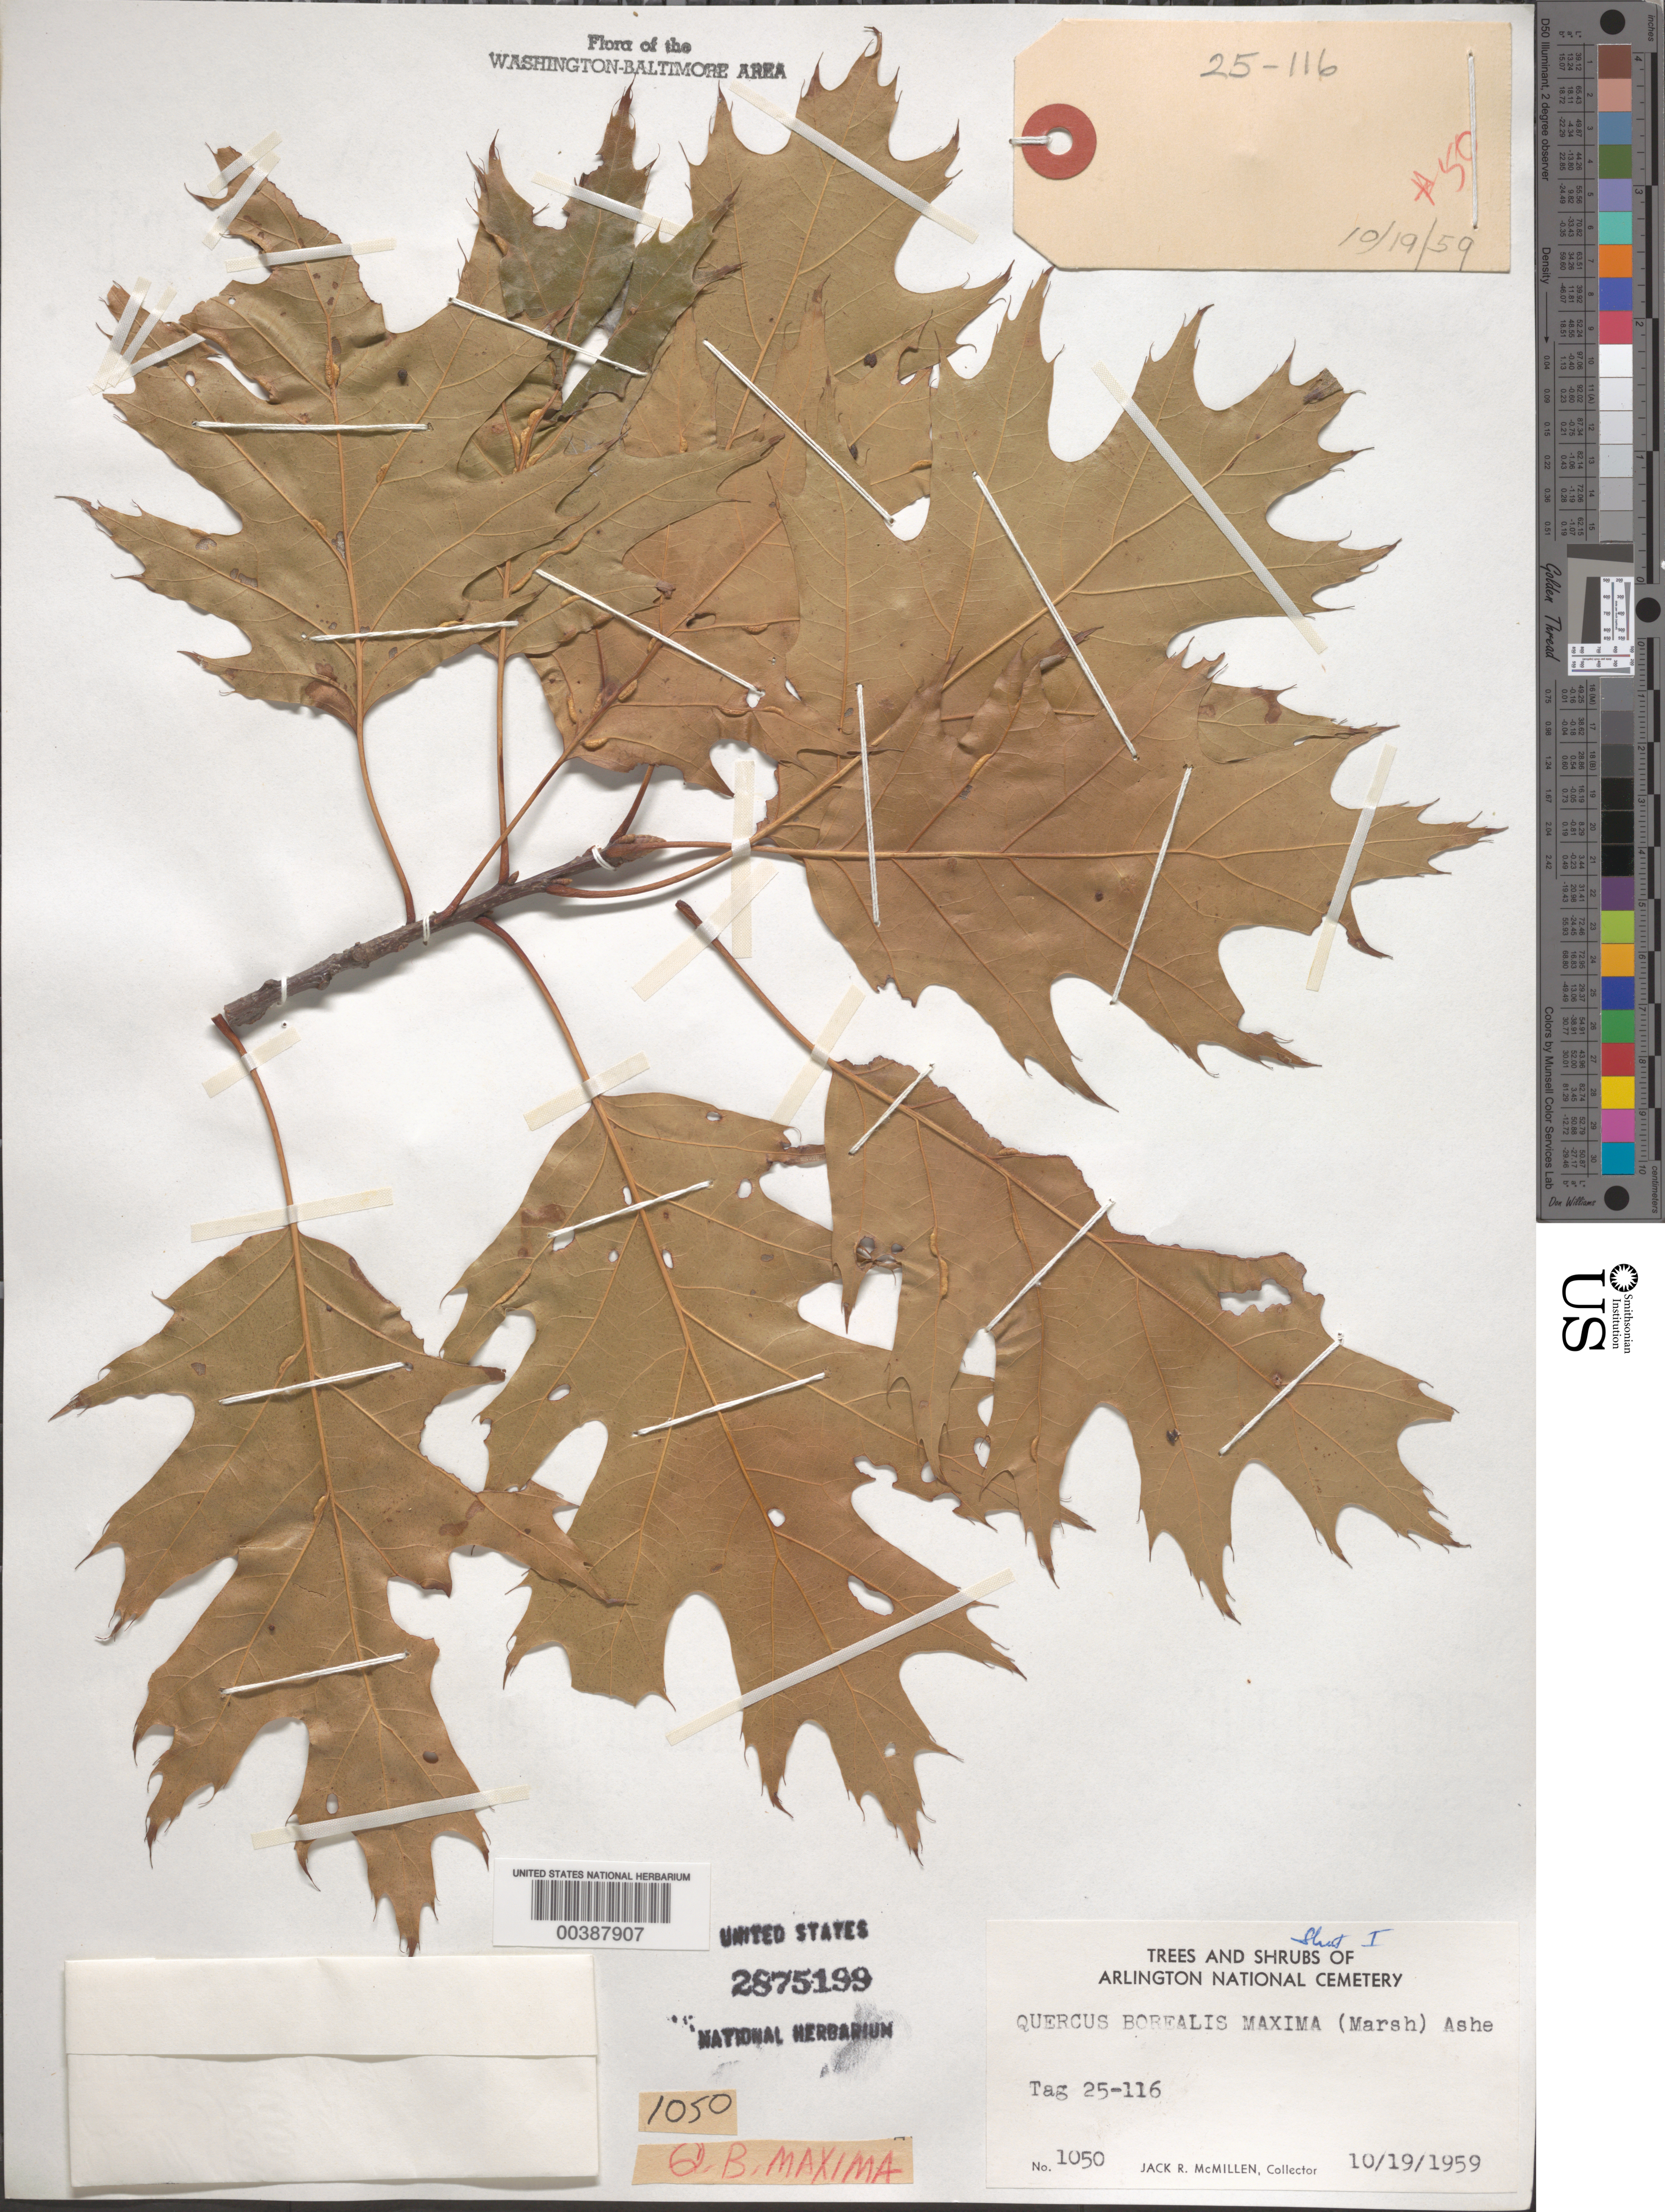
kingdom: Plantae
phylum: Tracheophyta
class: Magnoliopsida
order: Fagales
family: Fagaceae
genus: Quercus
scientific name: Quercus rubra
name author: L.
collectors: J. McMillen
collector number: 1050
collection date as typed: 19 Oct 1959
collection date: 1959-10-19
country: United States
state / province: Virginia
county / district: Arlington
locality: Arlington National Cemetery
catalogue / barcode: US 2875199